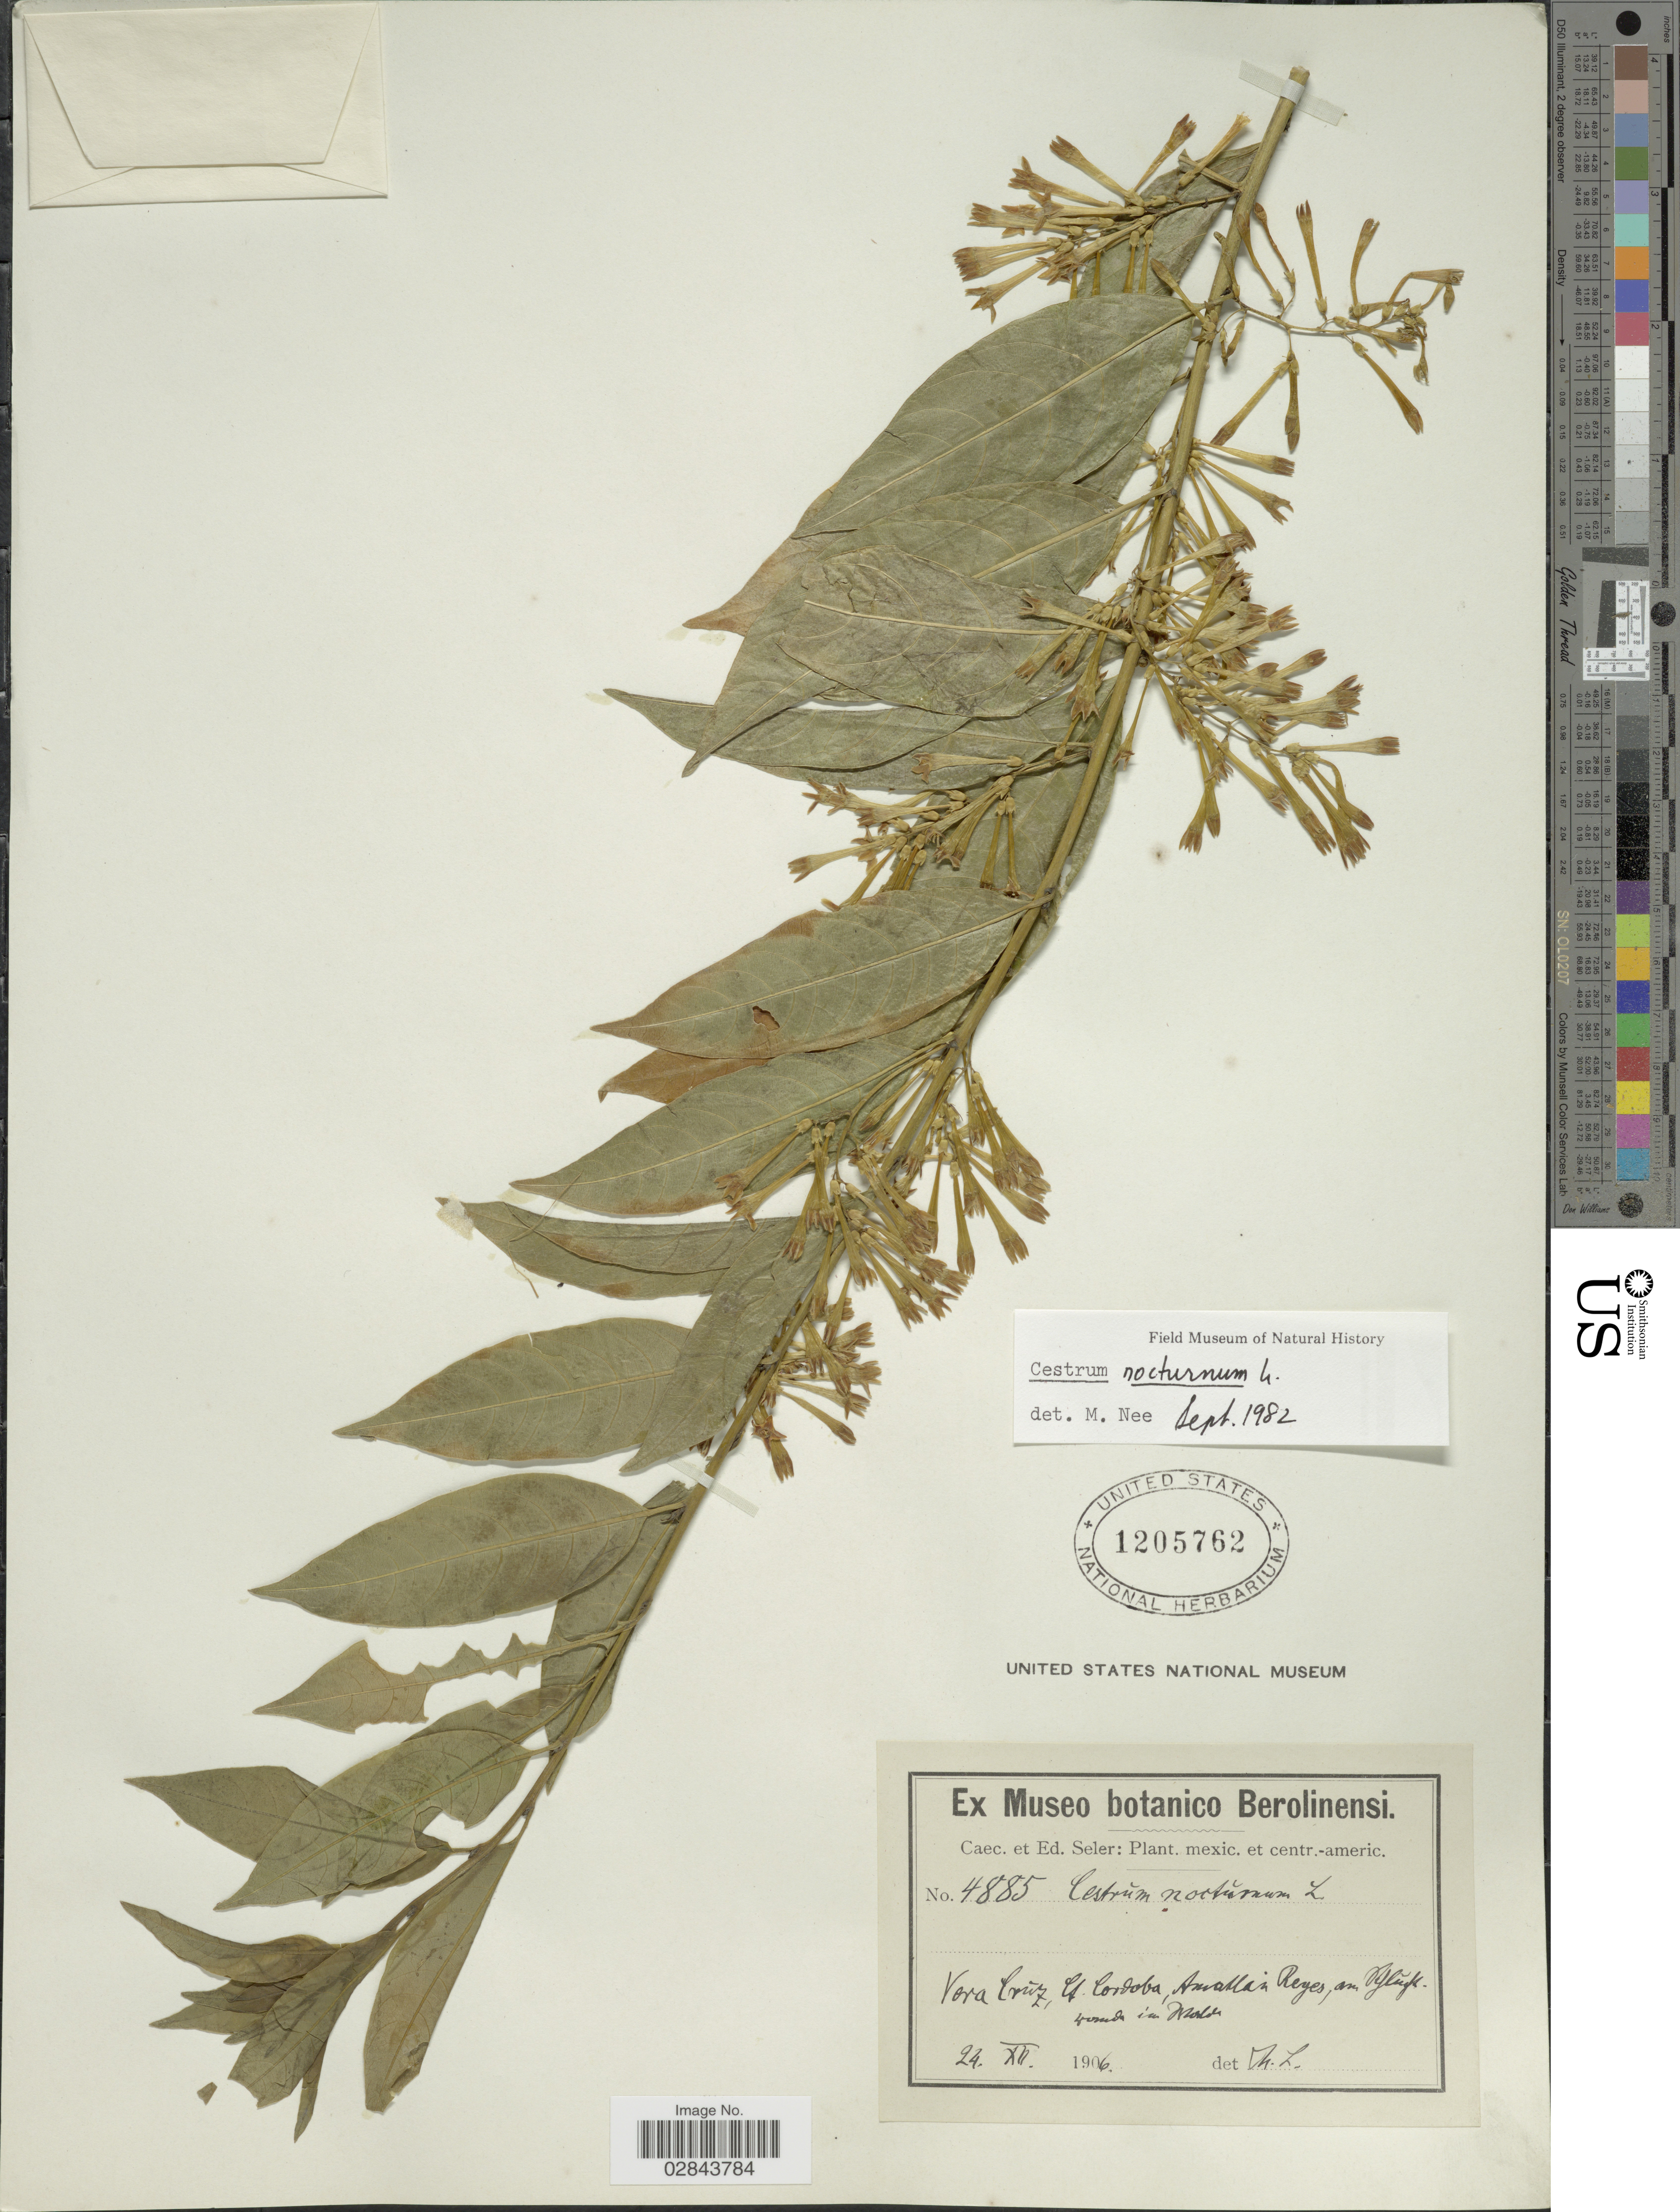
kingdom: Plantae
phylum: Tracheophyta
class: Magnoliopsida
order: Solanales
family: Solanaceae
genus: Cestrum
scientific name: Cestrum nocturnum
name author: L.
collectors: ex Caec. et Ed Seler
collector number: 4885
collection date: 1906-12-24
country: Mexico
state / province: Veracruz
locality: Vera Crúz, El Cordoba, Amallan Reyes, an Pflufs.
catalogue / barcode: US 1205762